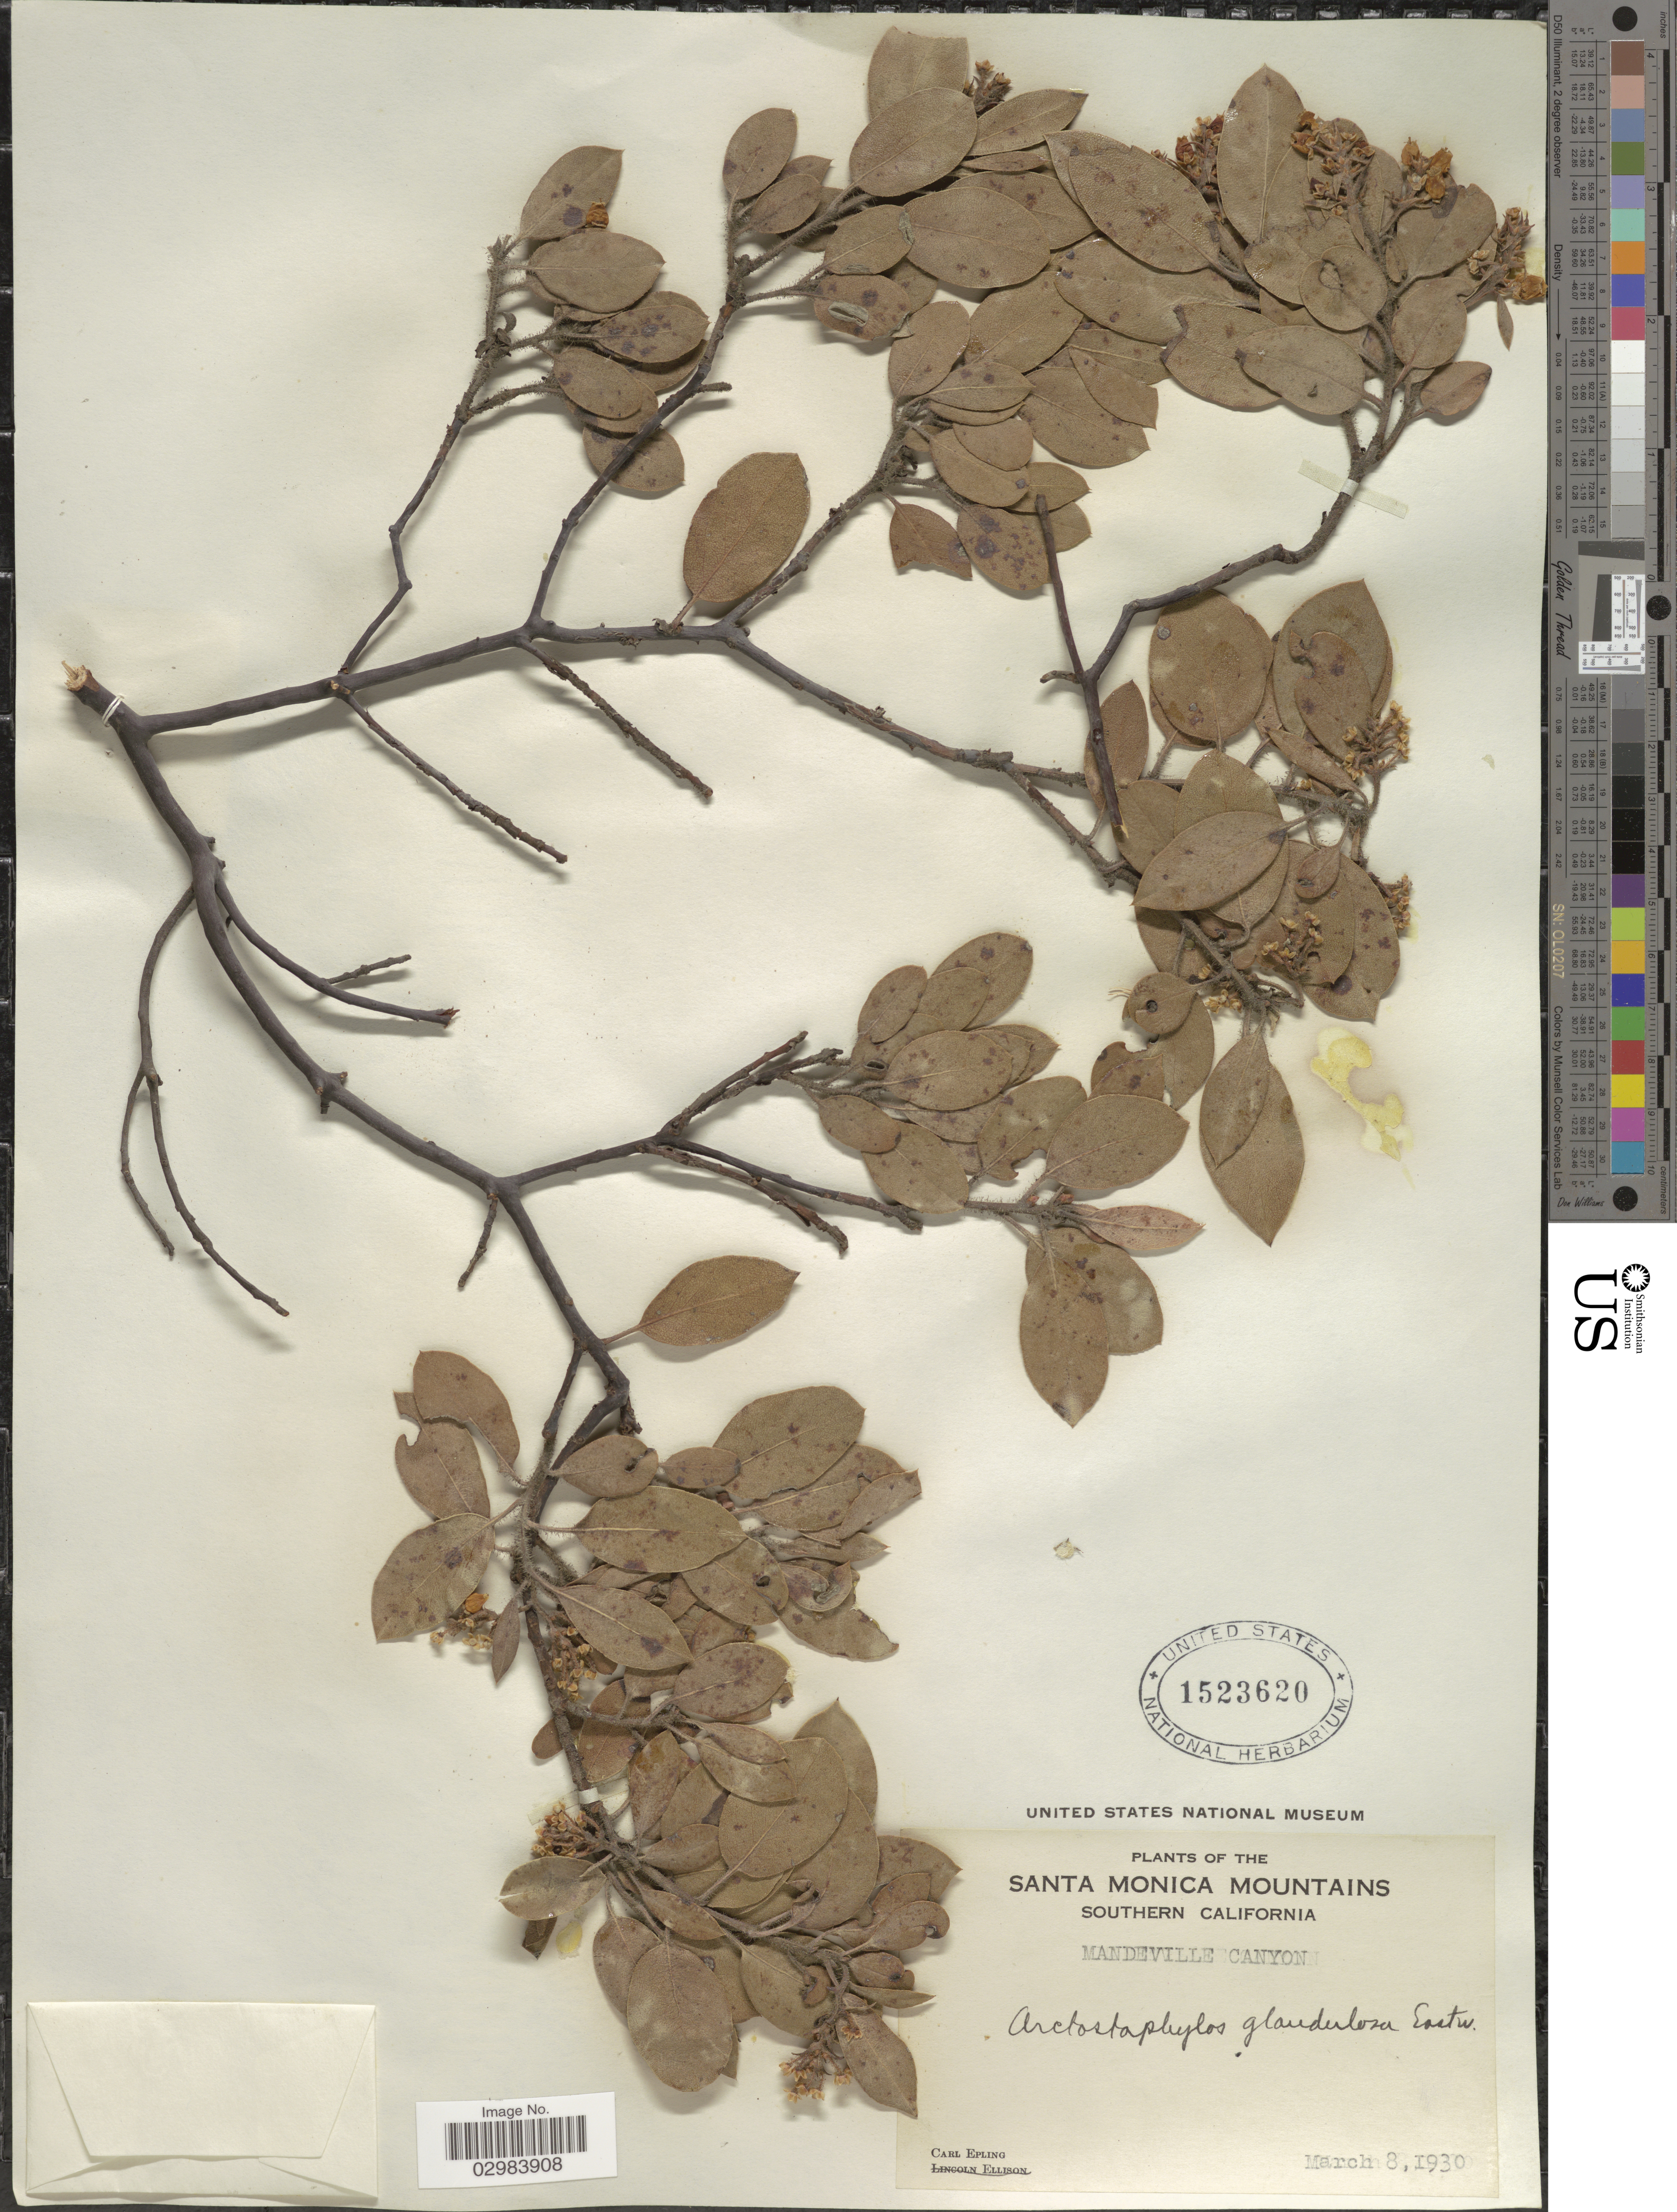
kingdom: Plantae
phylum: Tracheophyta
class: Magnoliopsida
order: Ericales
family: Ericaceae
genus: Arctostaphylos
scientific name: Arctostaphylos glandulosa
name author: Eastw.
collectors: C. C. Epling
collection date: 1930-03-08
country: United States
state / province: California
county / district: Los Angeles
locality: Santa Monica Mountains, Southern California, Mandeville Canyon.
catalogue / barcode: US 1523620